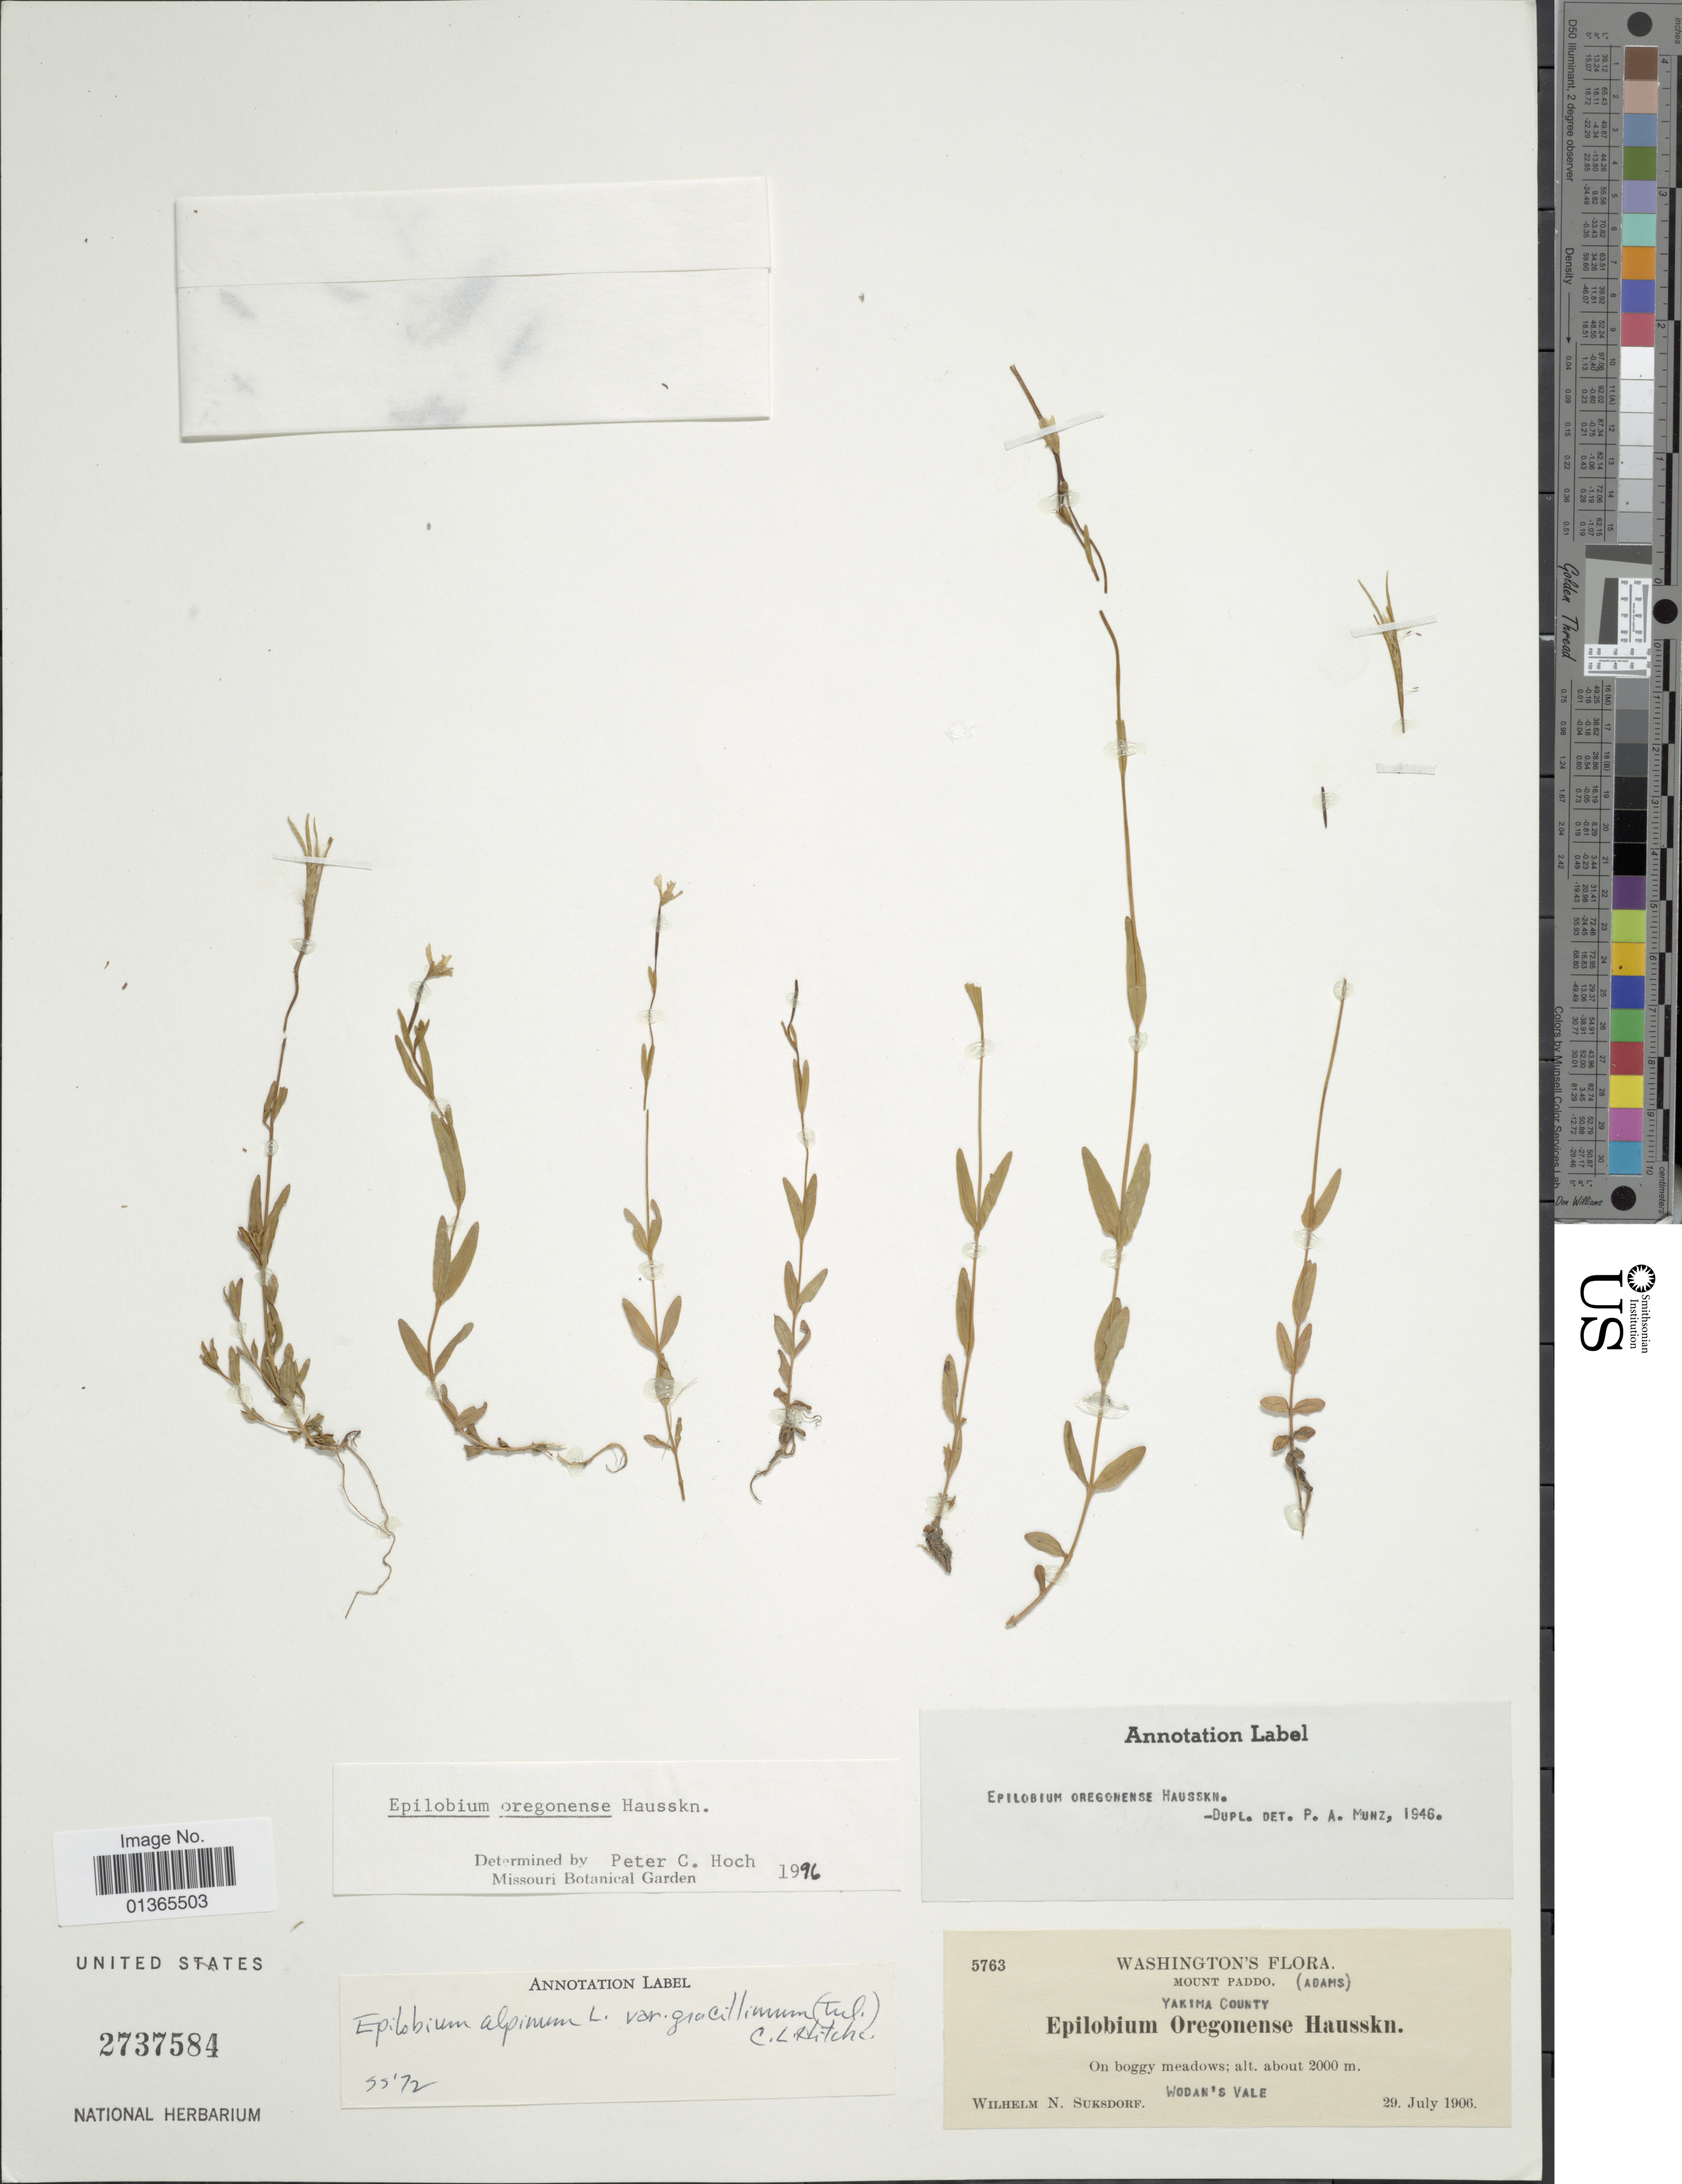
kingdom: Plantae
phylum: Tracheophyta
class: Magnoliopsida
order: Myrtales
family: Onagraceae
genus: Epilobium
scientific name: Epilobium oregonense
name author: Hausskn.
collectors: W. N. Suksdorf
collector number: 5763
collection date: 1906-07-29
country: United States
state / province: Washington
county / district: Yakima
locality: Mount Paddo (Adams). Yakima County. Wodan's Vale.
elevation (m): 2000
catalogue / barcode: US 2737584